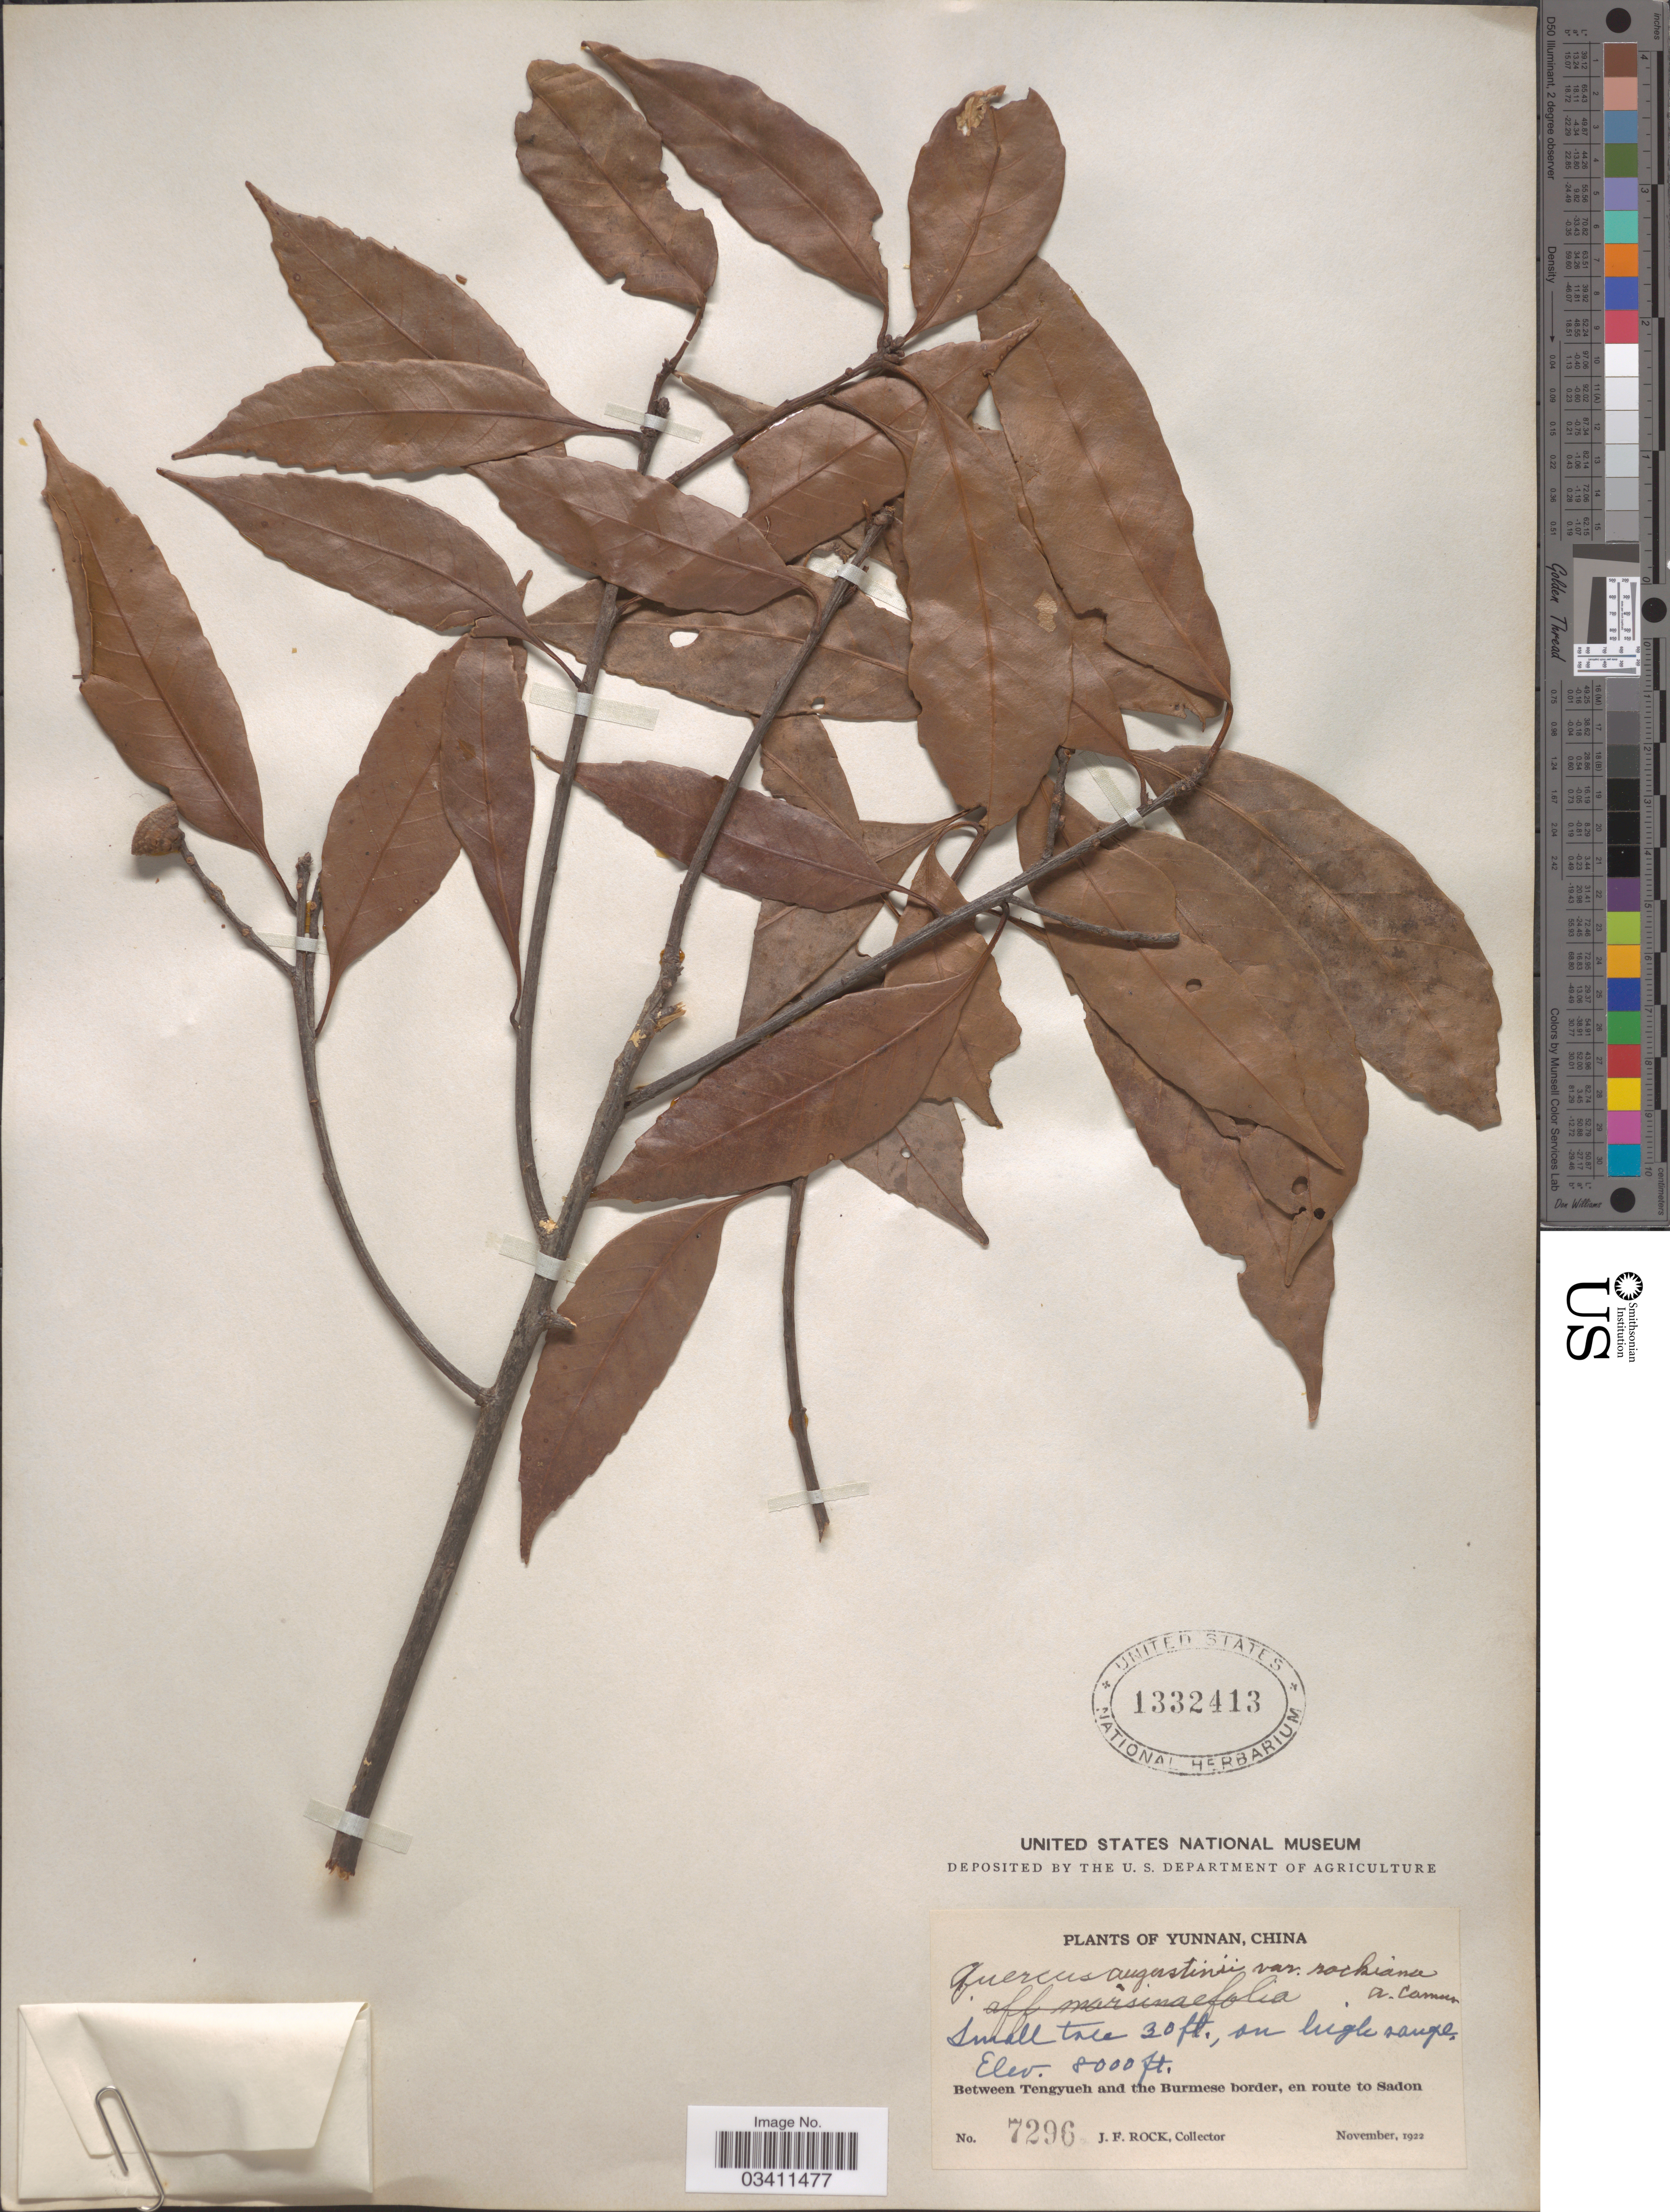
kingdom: Plantae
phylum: Tracheophyta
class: Magnoliopsida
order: Fagales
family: Fagaceae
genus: Quercus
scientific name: Quercus augustinii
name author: Skan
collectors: J. Rock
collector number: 7296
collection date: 1922-11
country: China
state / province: Yunnan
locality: Between Tengyueh and the Burmese border, en route to Sadon.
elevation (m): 2438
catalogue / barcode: US 1332413